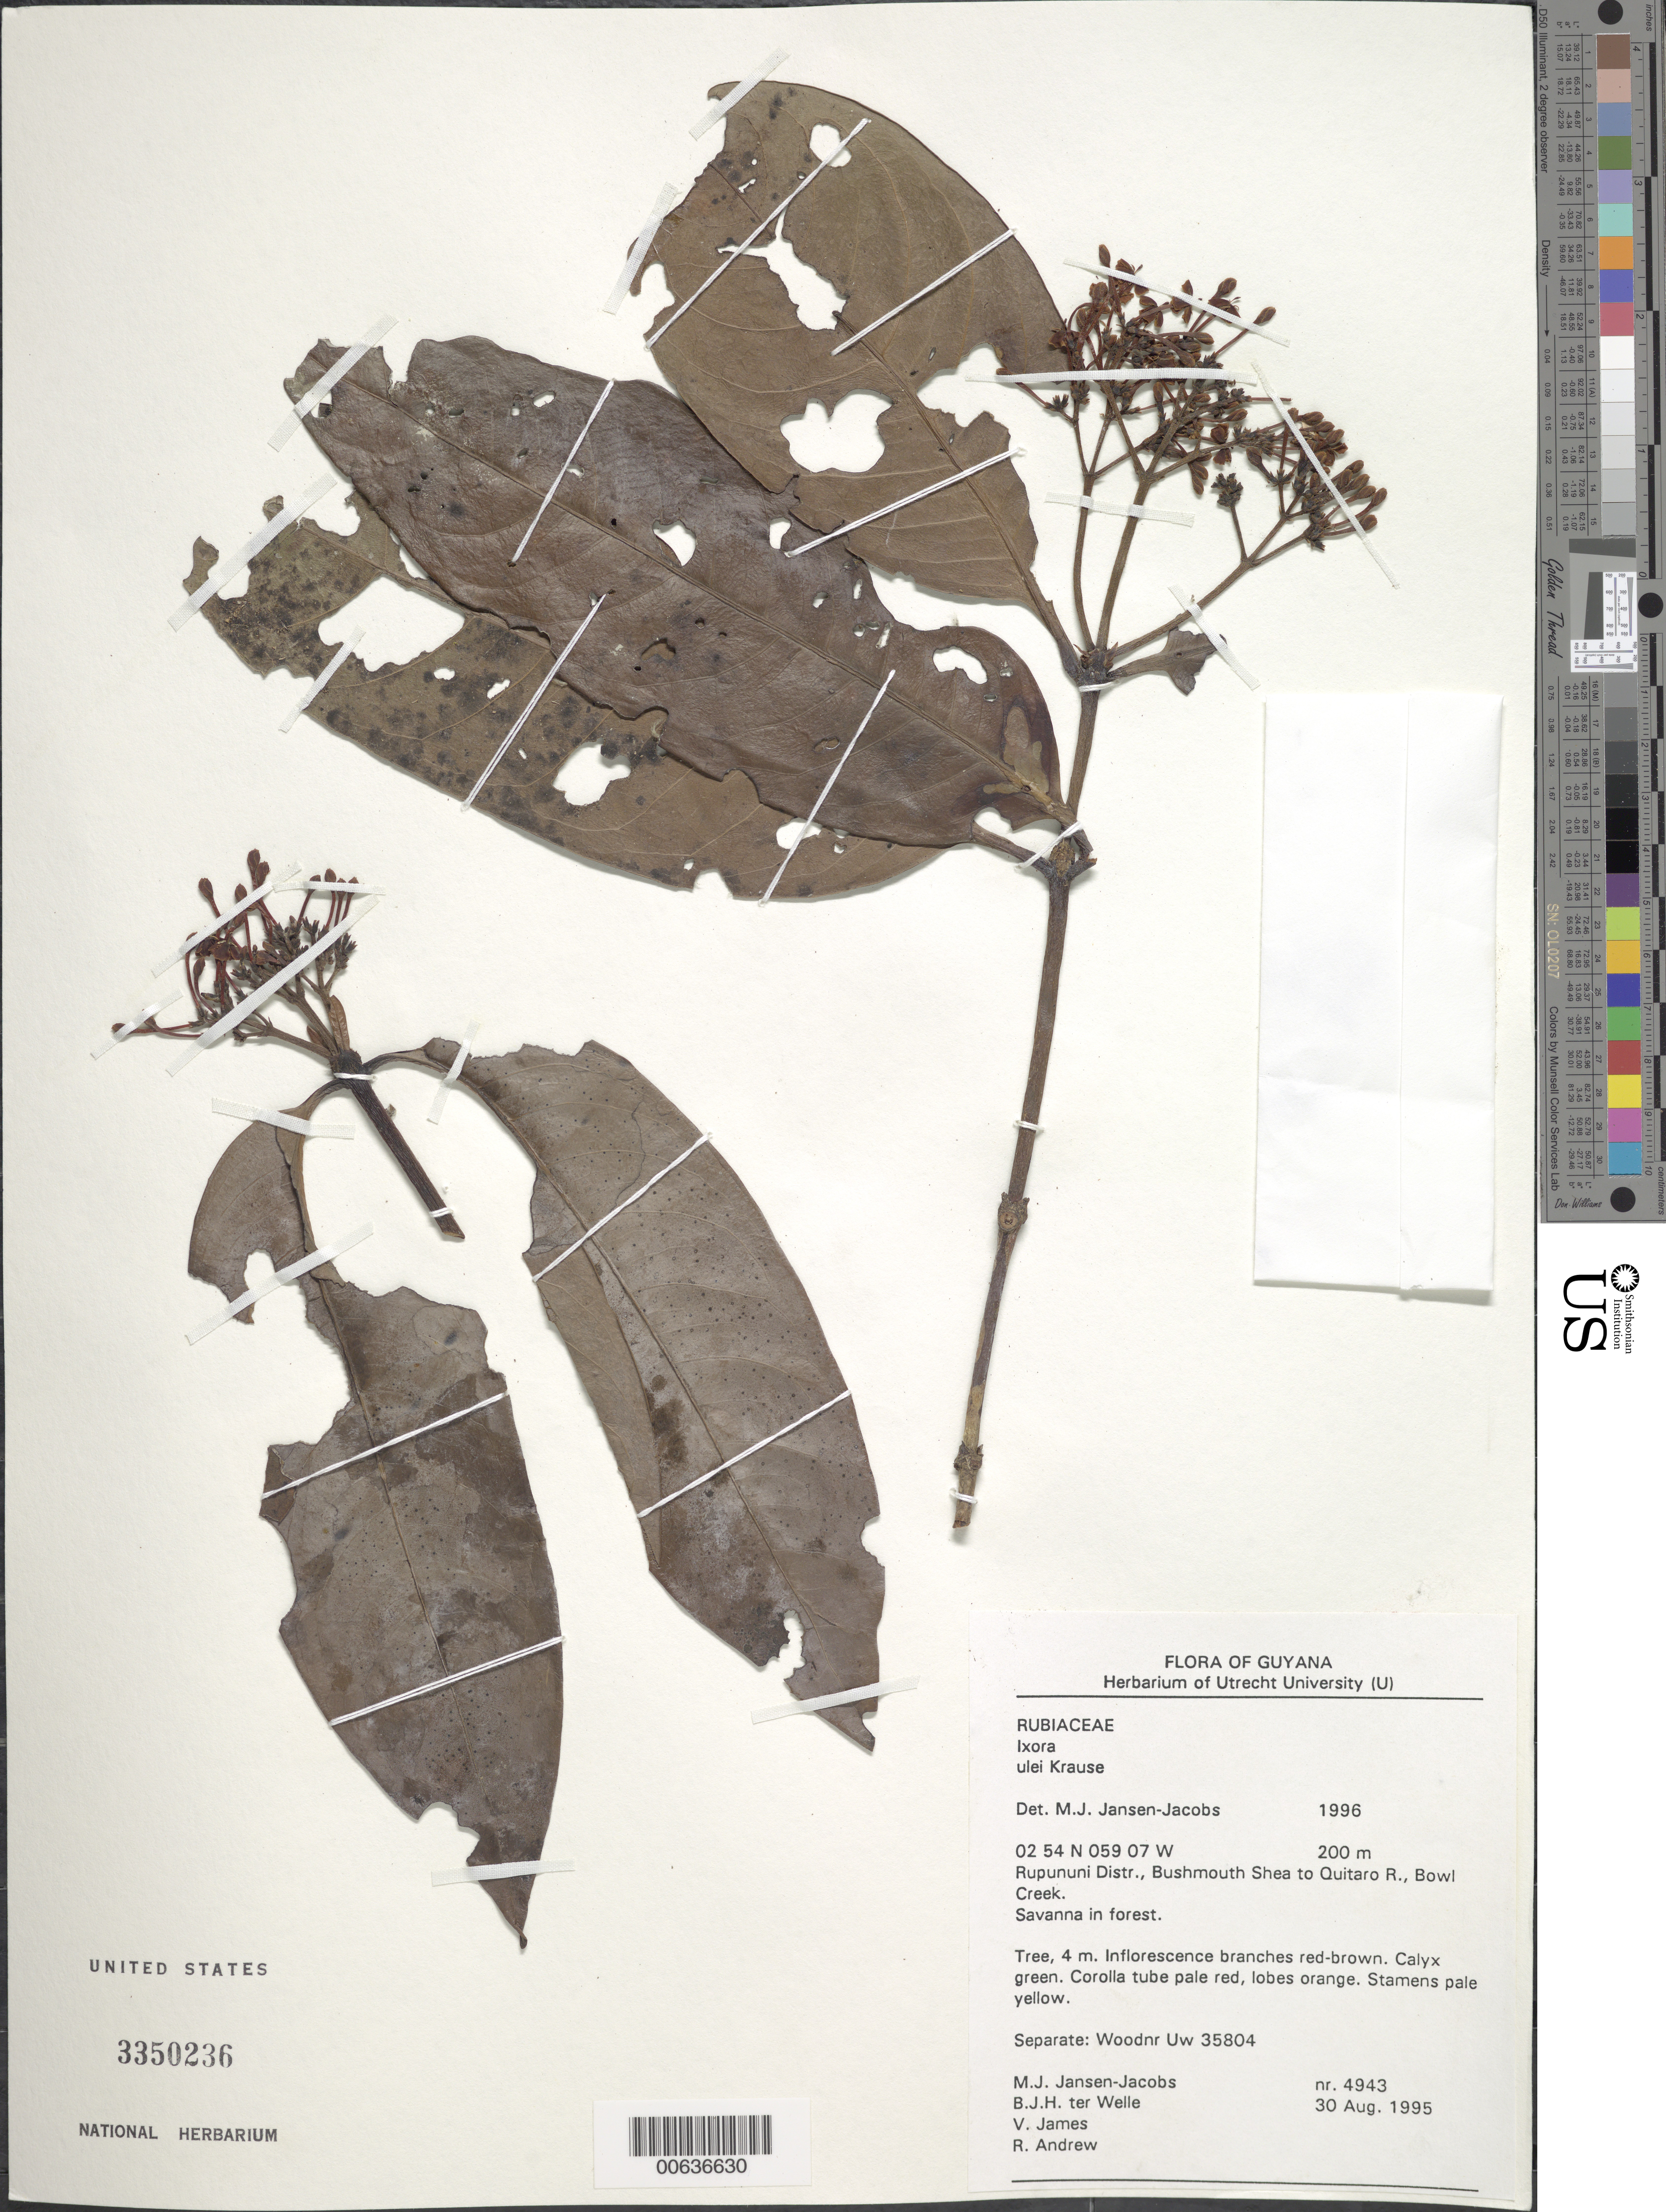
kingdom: Plantae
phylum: Tracheophyta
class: Magnoliopsida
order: Gentianales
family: Rubiaceae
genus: Ixora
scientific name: Ixora ulei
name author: K. Krause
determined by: Jansen-Jacobs, M. J., (U), Nationaal Herbarium Nederland, Utrecht University branch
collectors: M. J. Jansen-Jacobs, B. Welle, V. James & R. Andrew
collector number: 4943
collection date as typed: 30-Aug-95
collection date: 1995-08-30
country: Guyana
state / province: U. Takutu-U. Essequibo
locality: Bowl Creek, Bushmouth, Shea to Quitaro River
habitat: Savanna in forest.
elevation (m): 200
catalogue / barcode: US 3350236